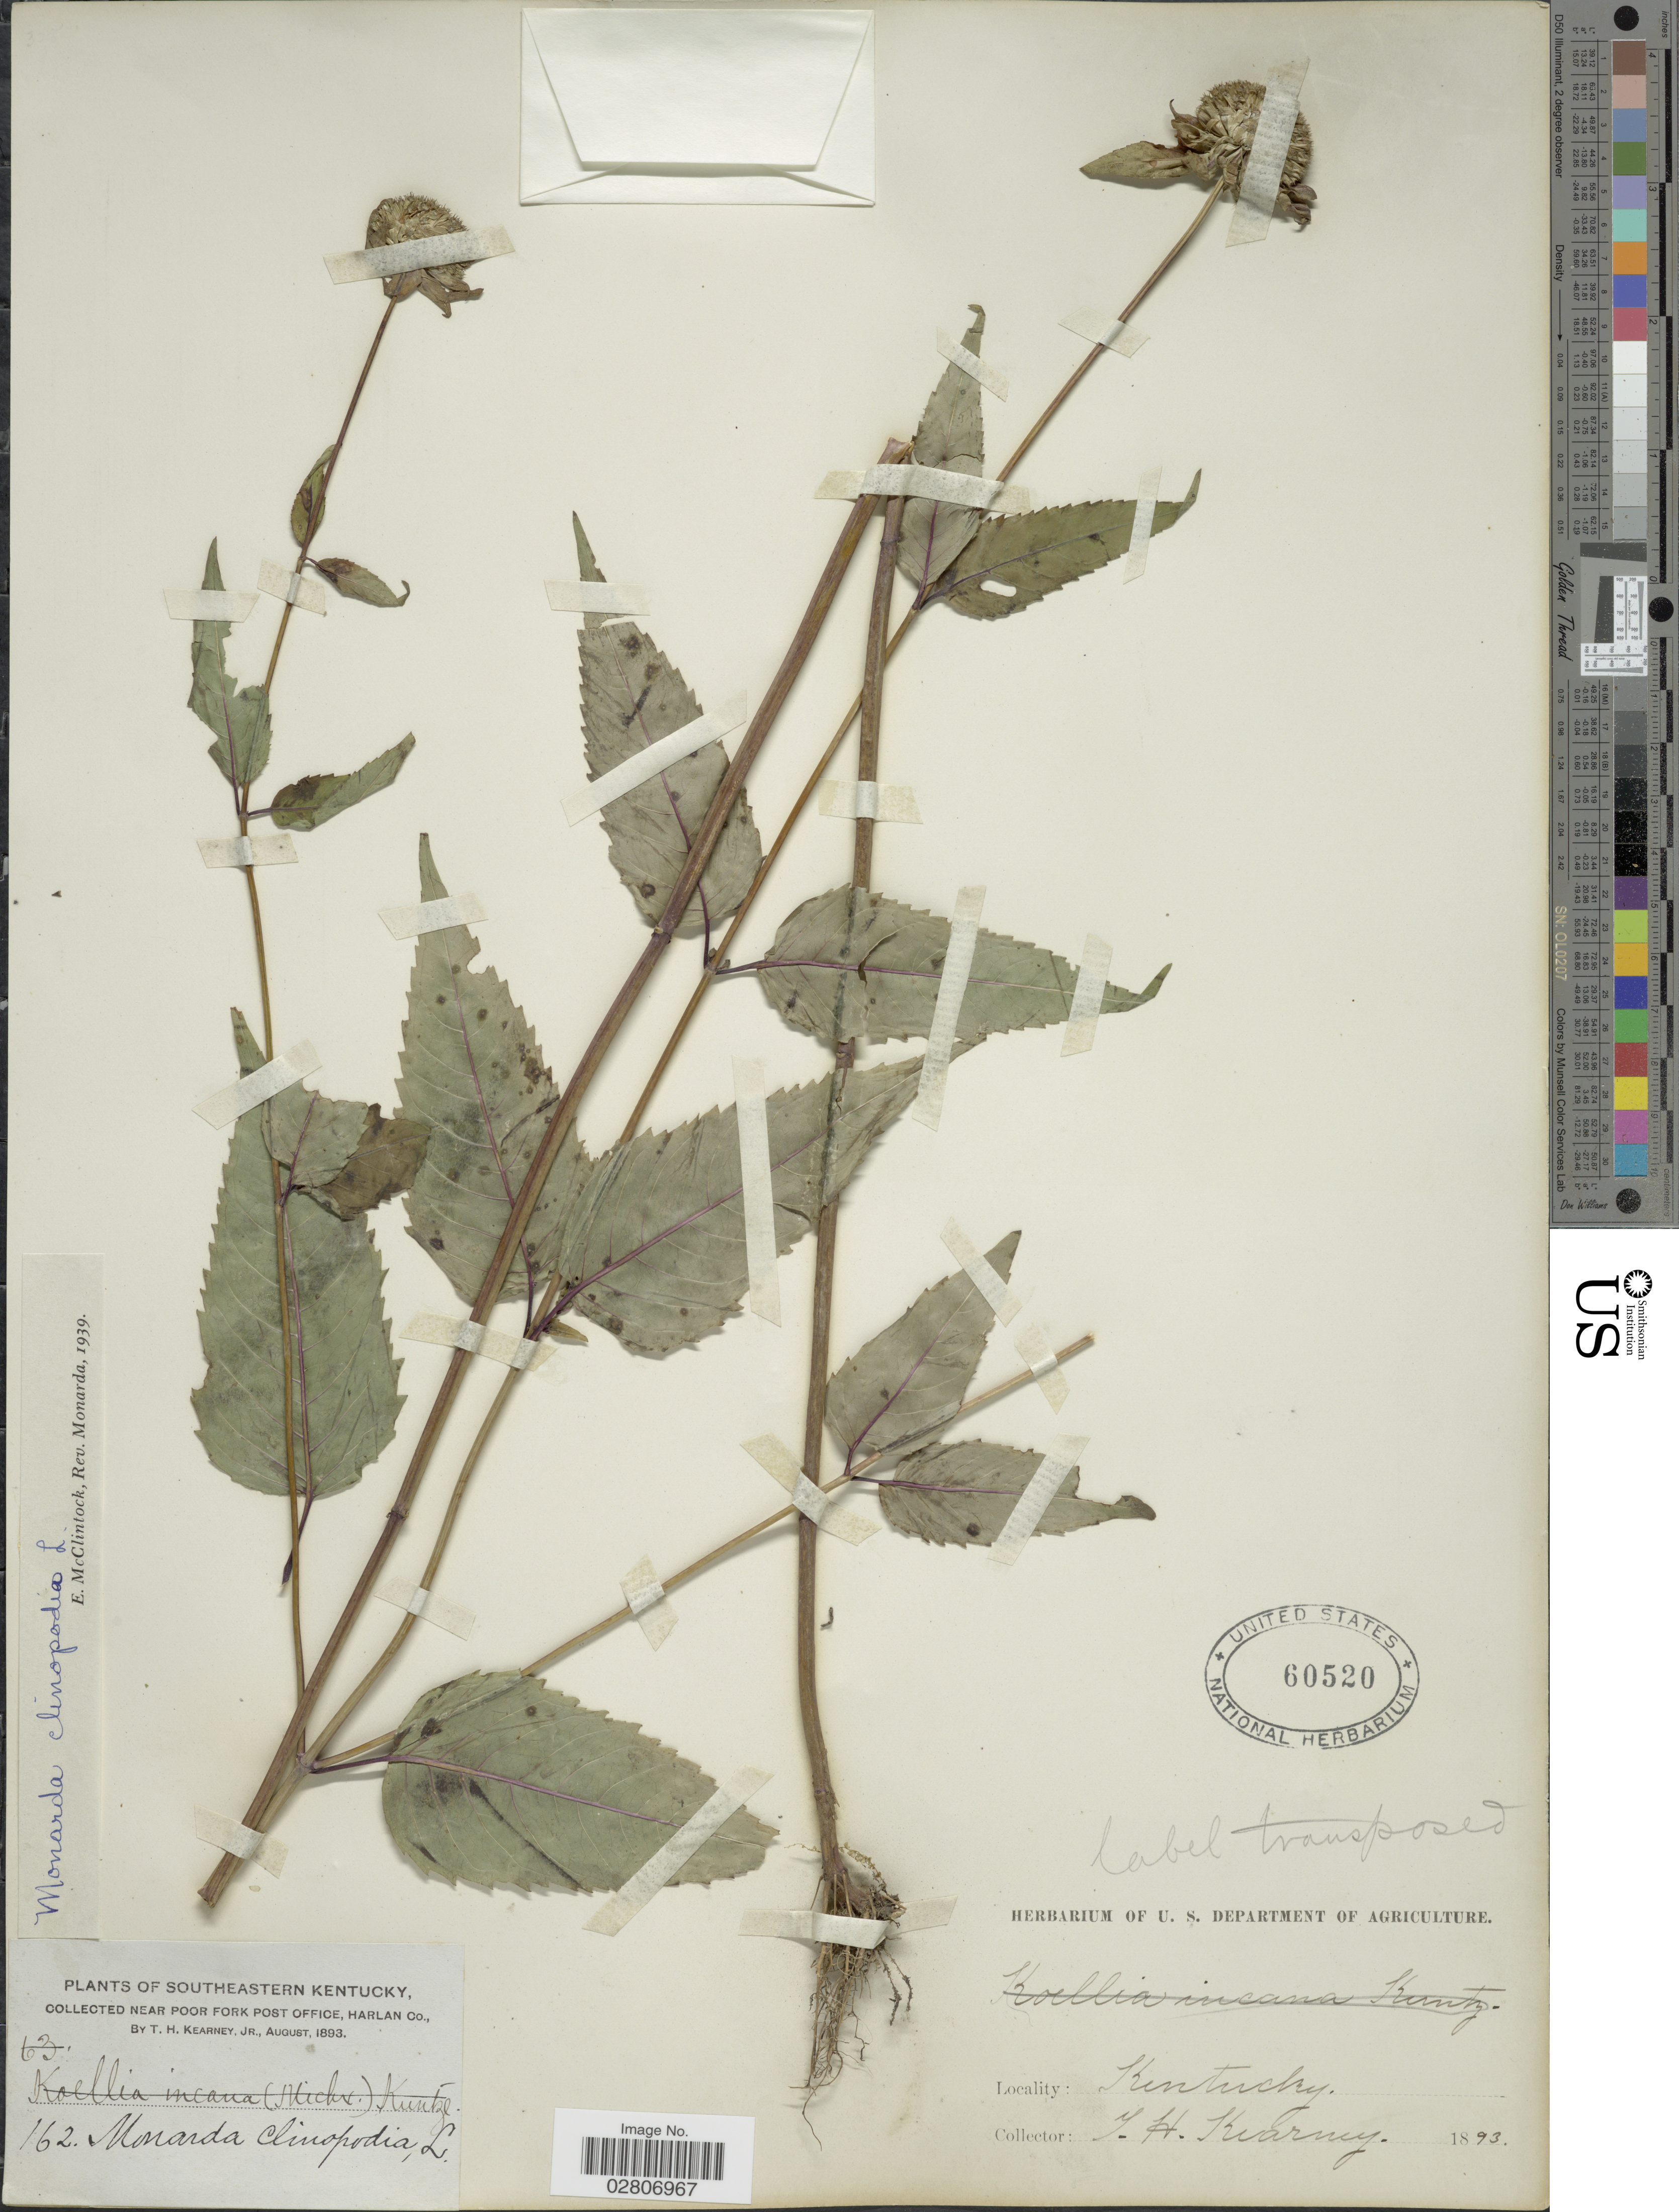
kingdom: Plantae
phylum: Tracheophyta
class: Magnoliopsida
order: Lamiales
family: Lamiaceae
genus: Monarda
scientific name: Monarda clinopodia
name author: L.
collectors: T. H. Kearney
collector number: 162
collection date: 1893-08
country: United States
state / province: Kentucky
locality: Southeastern Kentucky. Near Poor Fork Post Office, Harlan Co.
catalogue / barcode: US 60520